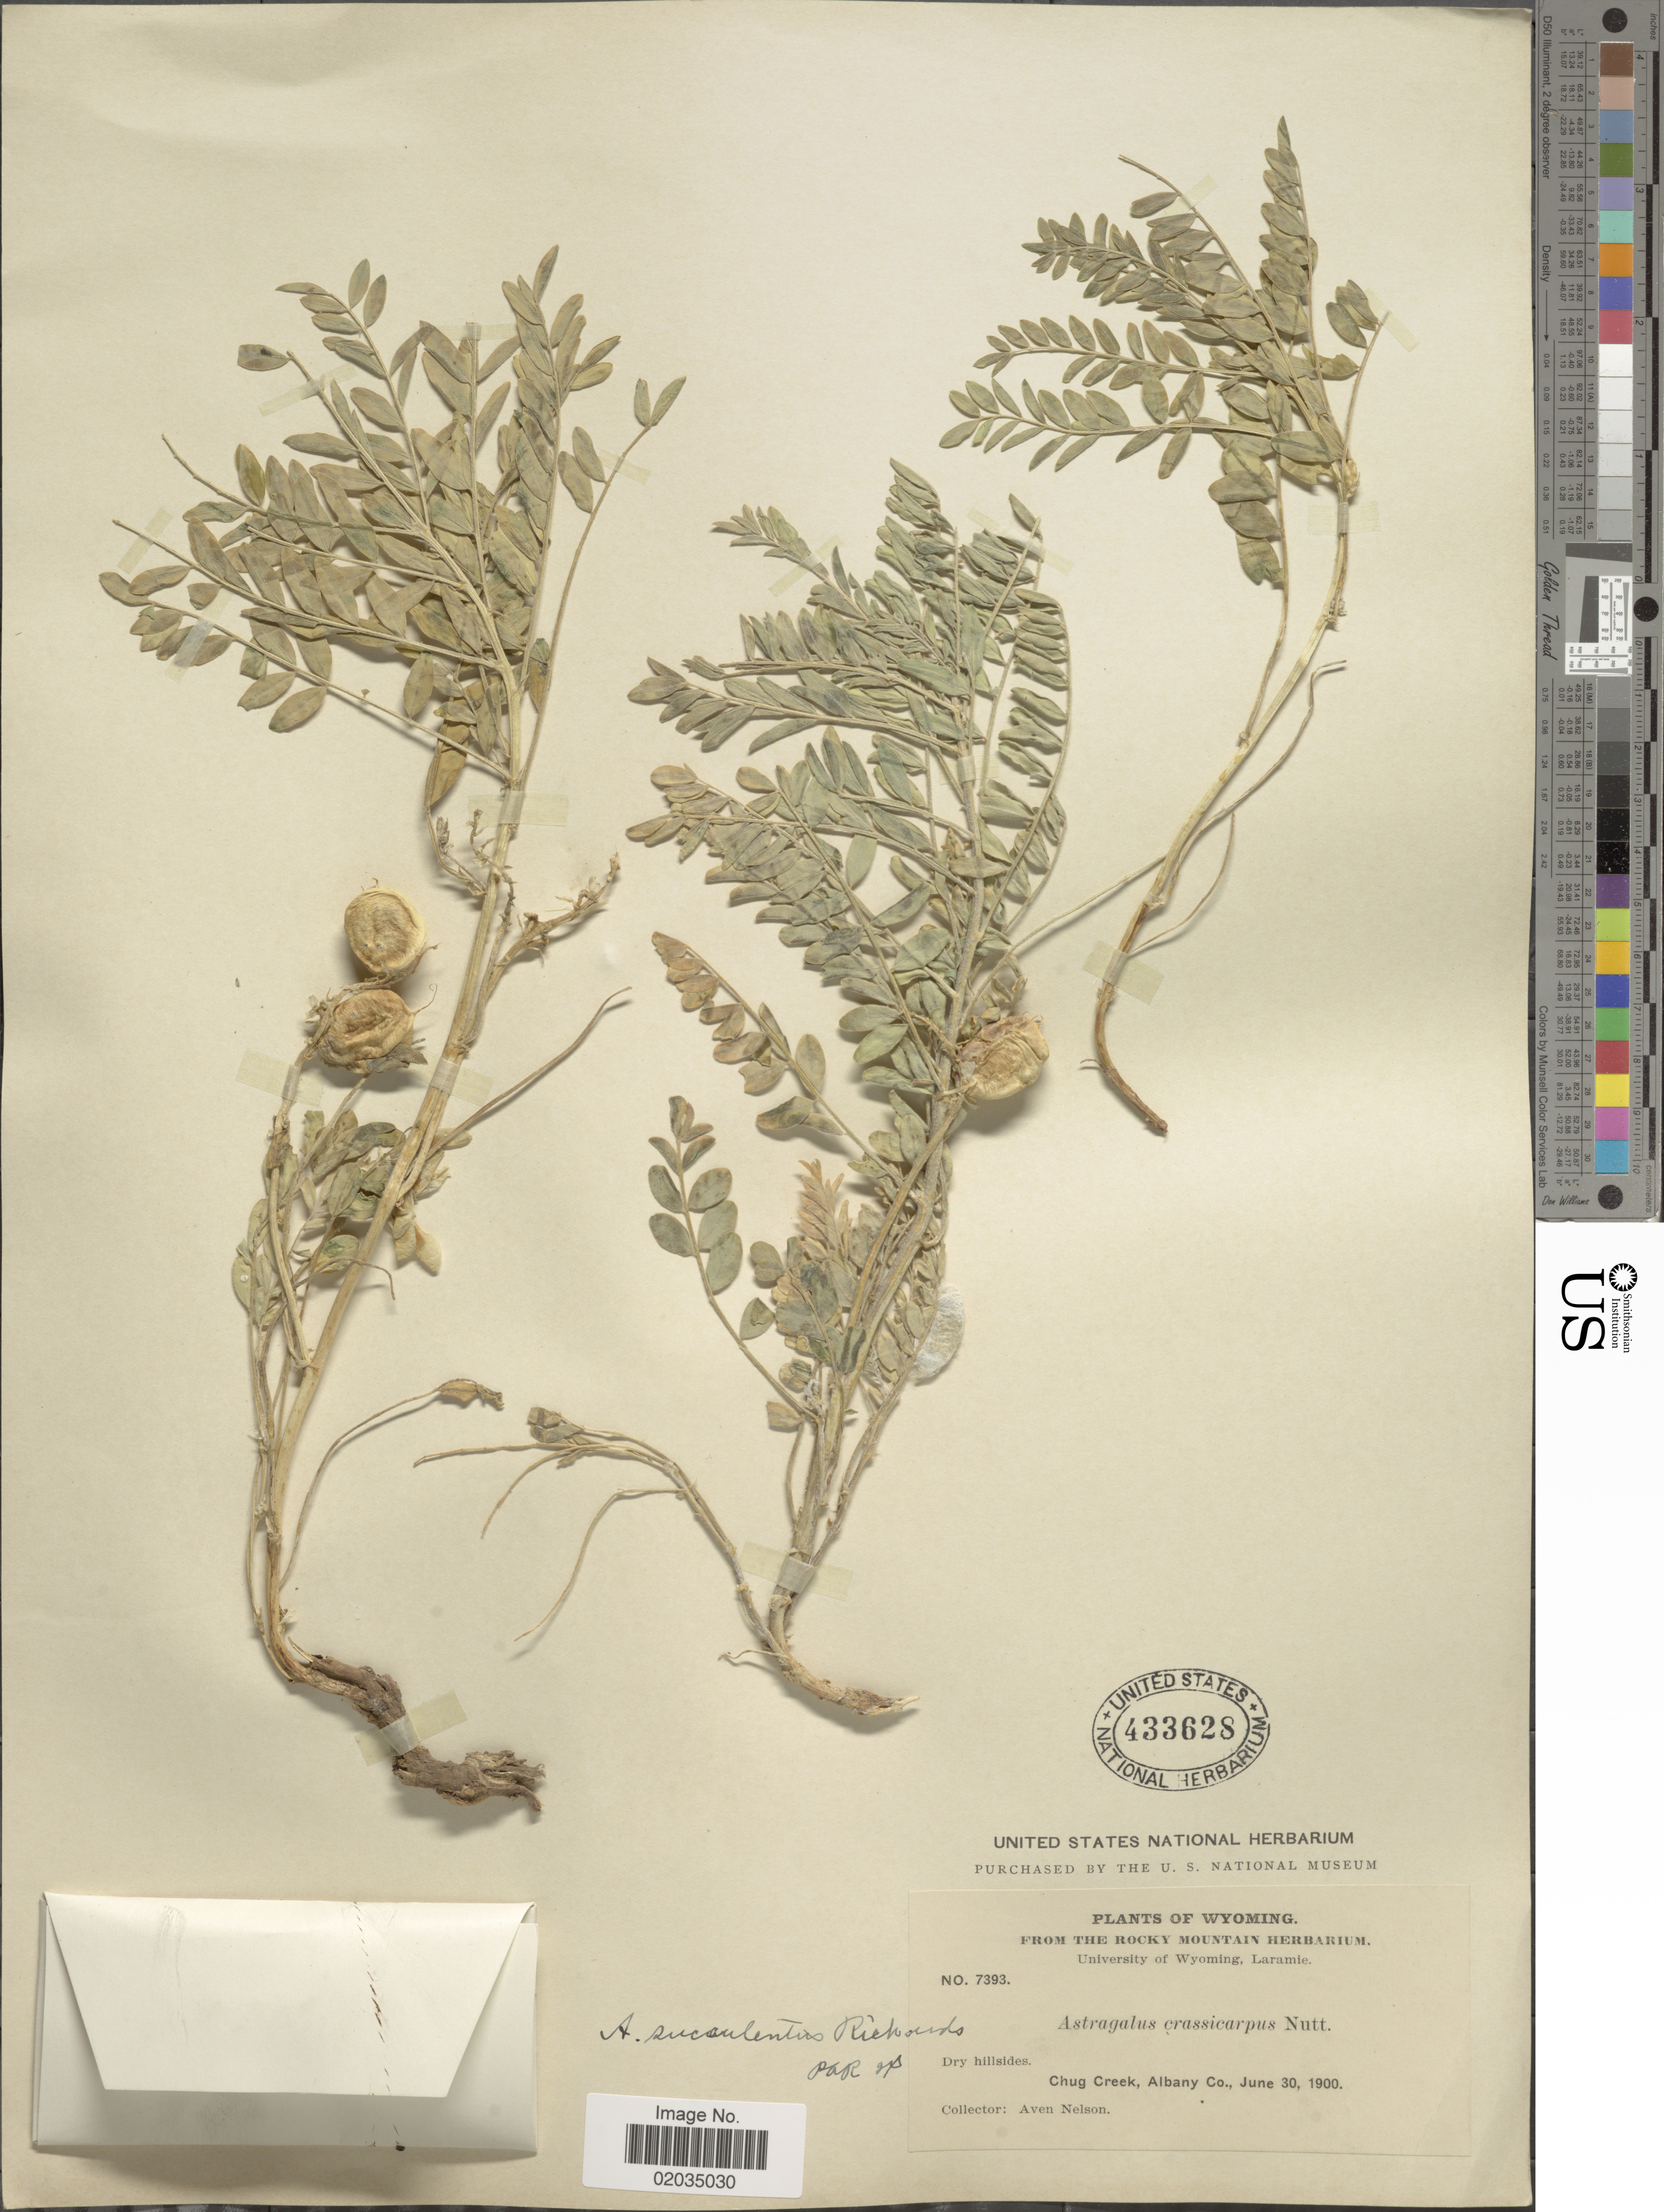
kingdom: Plantae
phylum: Tracheophyta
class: Magnoliopsida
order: Fabales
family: Fabaceae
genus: Astragalus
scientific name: Astragalus succulentus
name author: Richardson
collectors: A. Nelson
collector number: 7393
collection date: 1900-06-30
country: United States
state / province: Wyoming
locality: Chug Creek, Albany Co.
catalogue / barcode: US 433628